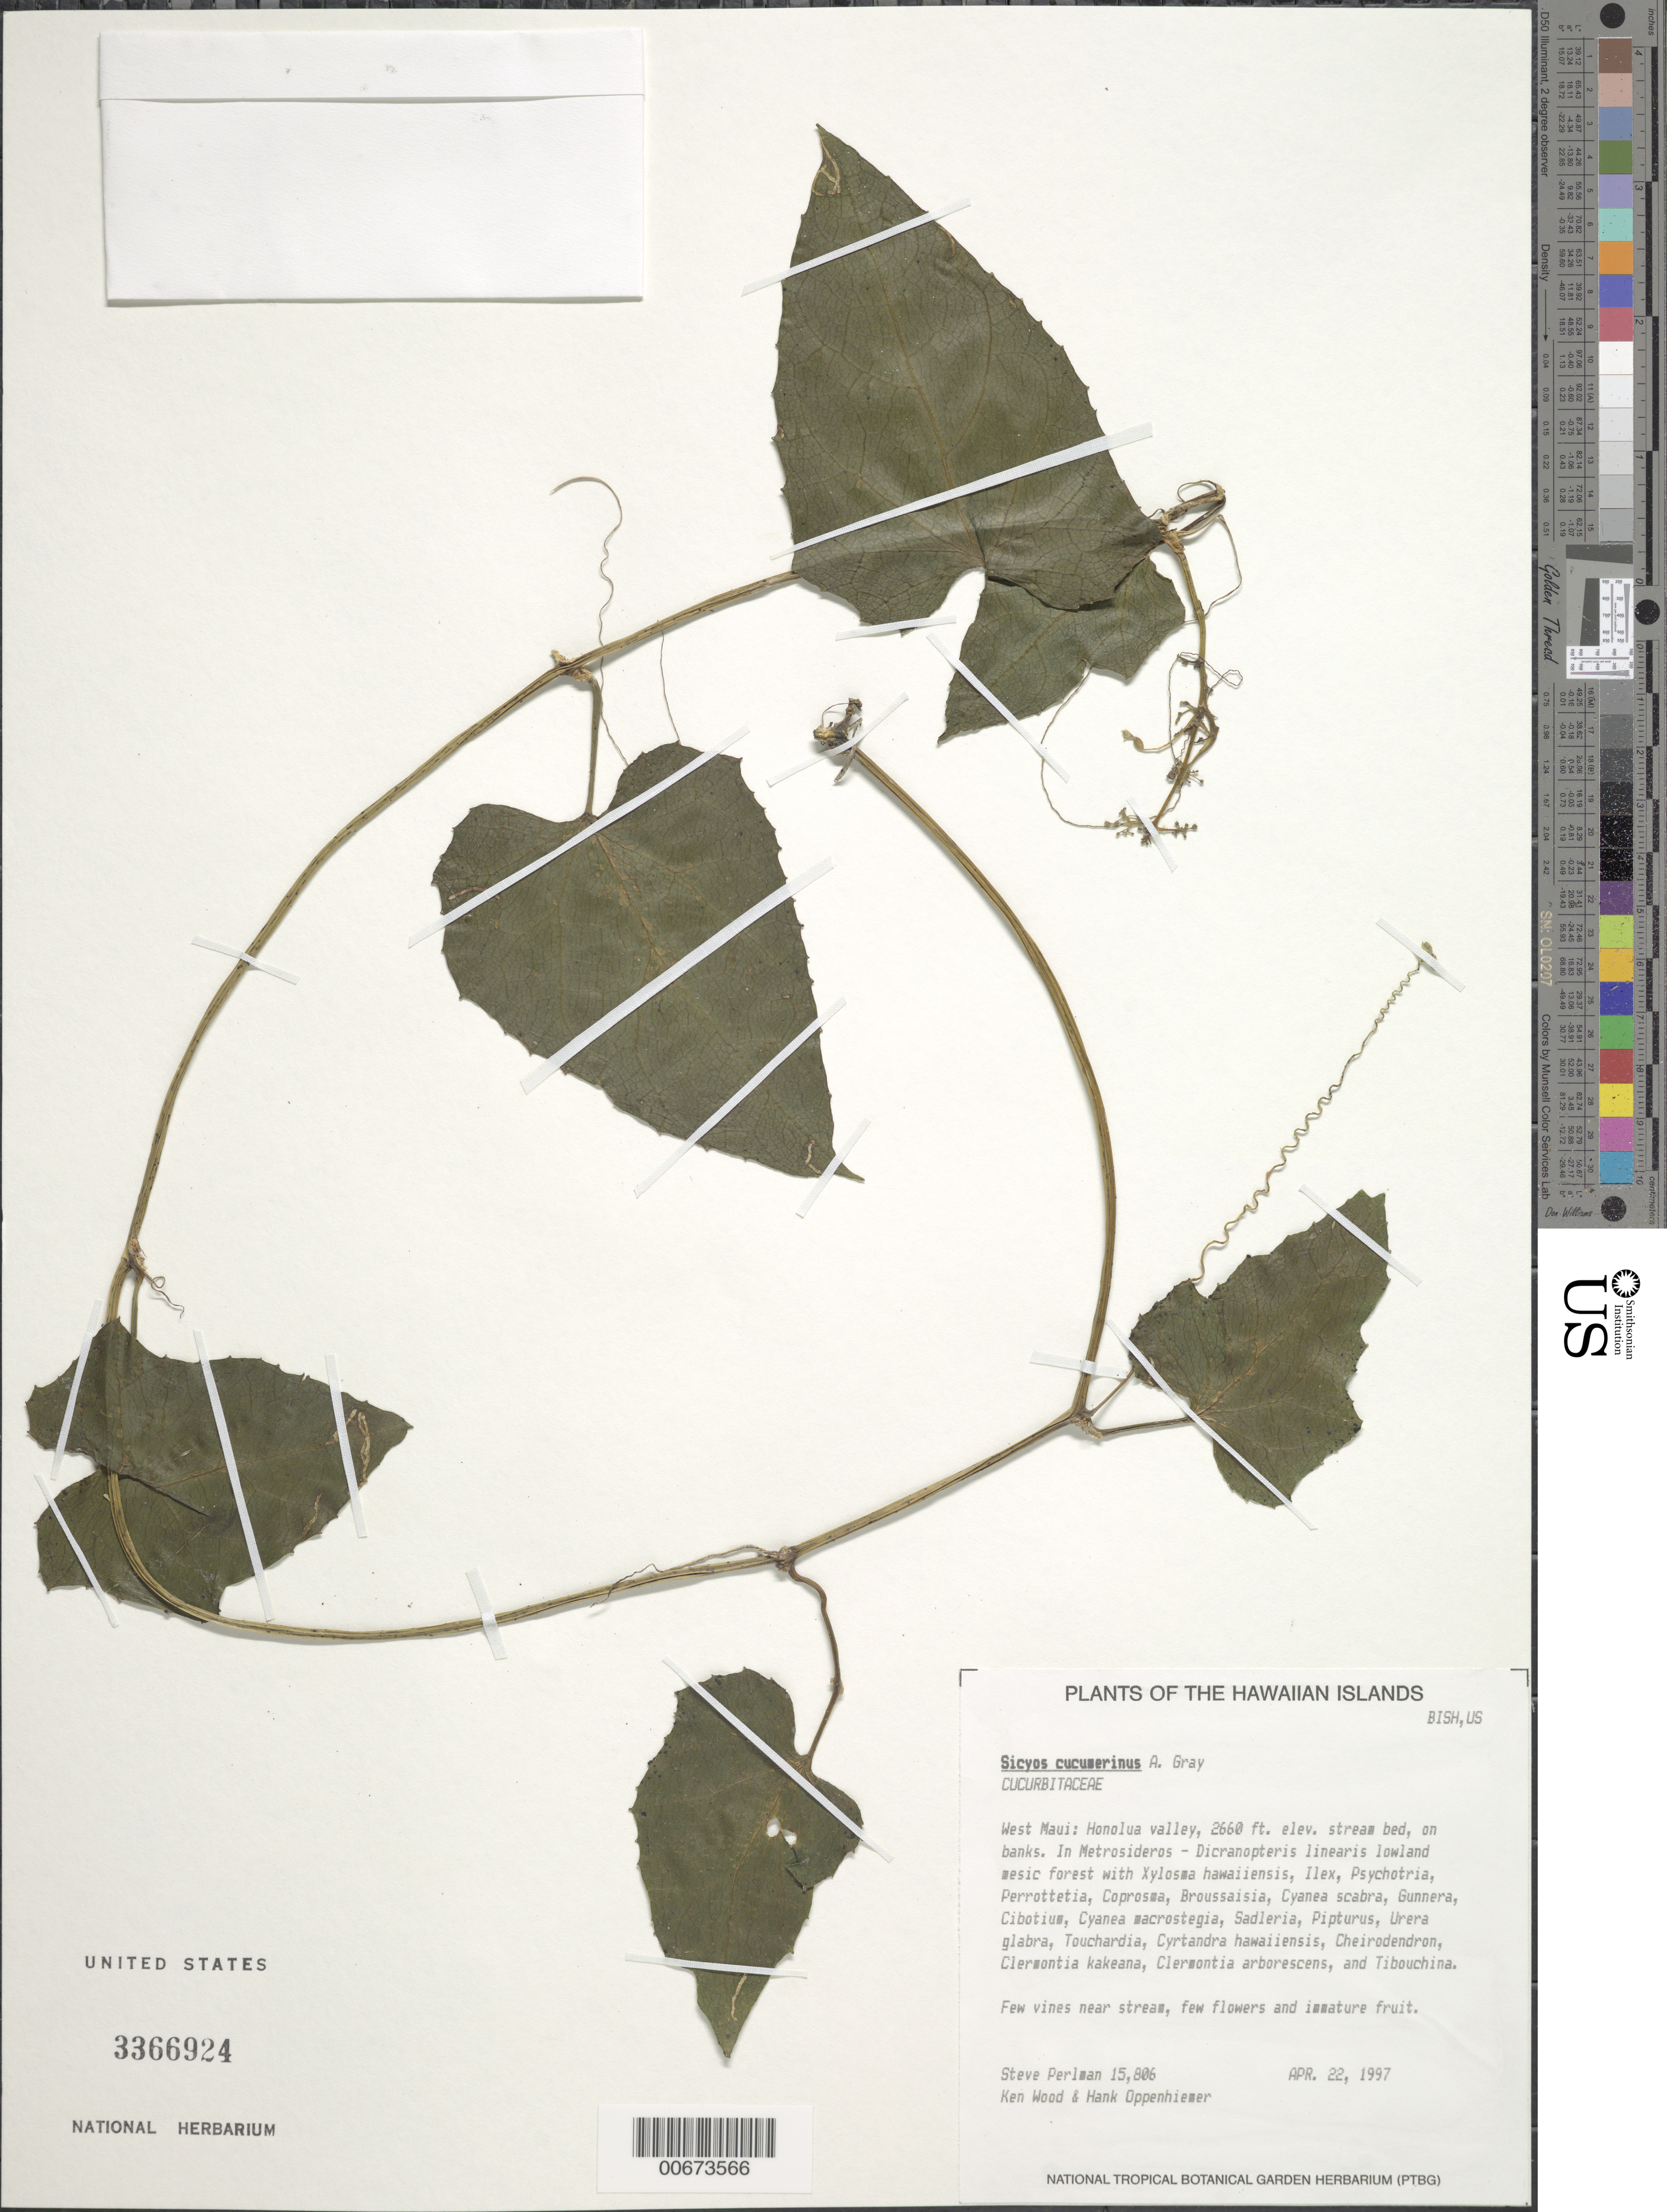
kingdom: Plantae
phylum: Tracheophyta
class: Magnoliopsida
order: Cucurbitales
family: Cucurbitaceae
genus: Sicyos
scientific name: Sicyos cucumerinus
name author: A. Gray in Wilkes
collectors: S. P. Perlman, K. Wood & H. Oppenheimer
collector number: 15806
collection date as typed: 22 Apr 1997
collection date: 1997-04-22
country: United States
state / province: Hawaii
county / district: Maui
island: Maui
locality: West Maui, Honolua valley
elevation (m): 811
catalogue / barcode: US 3366924